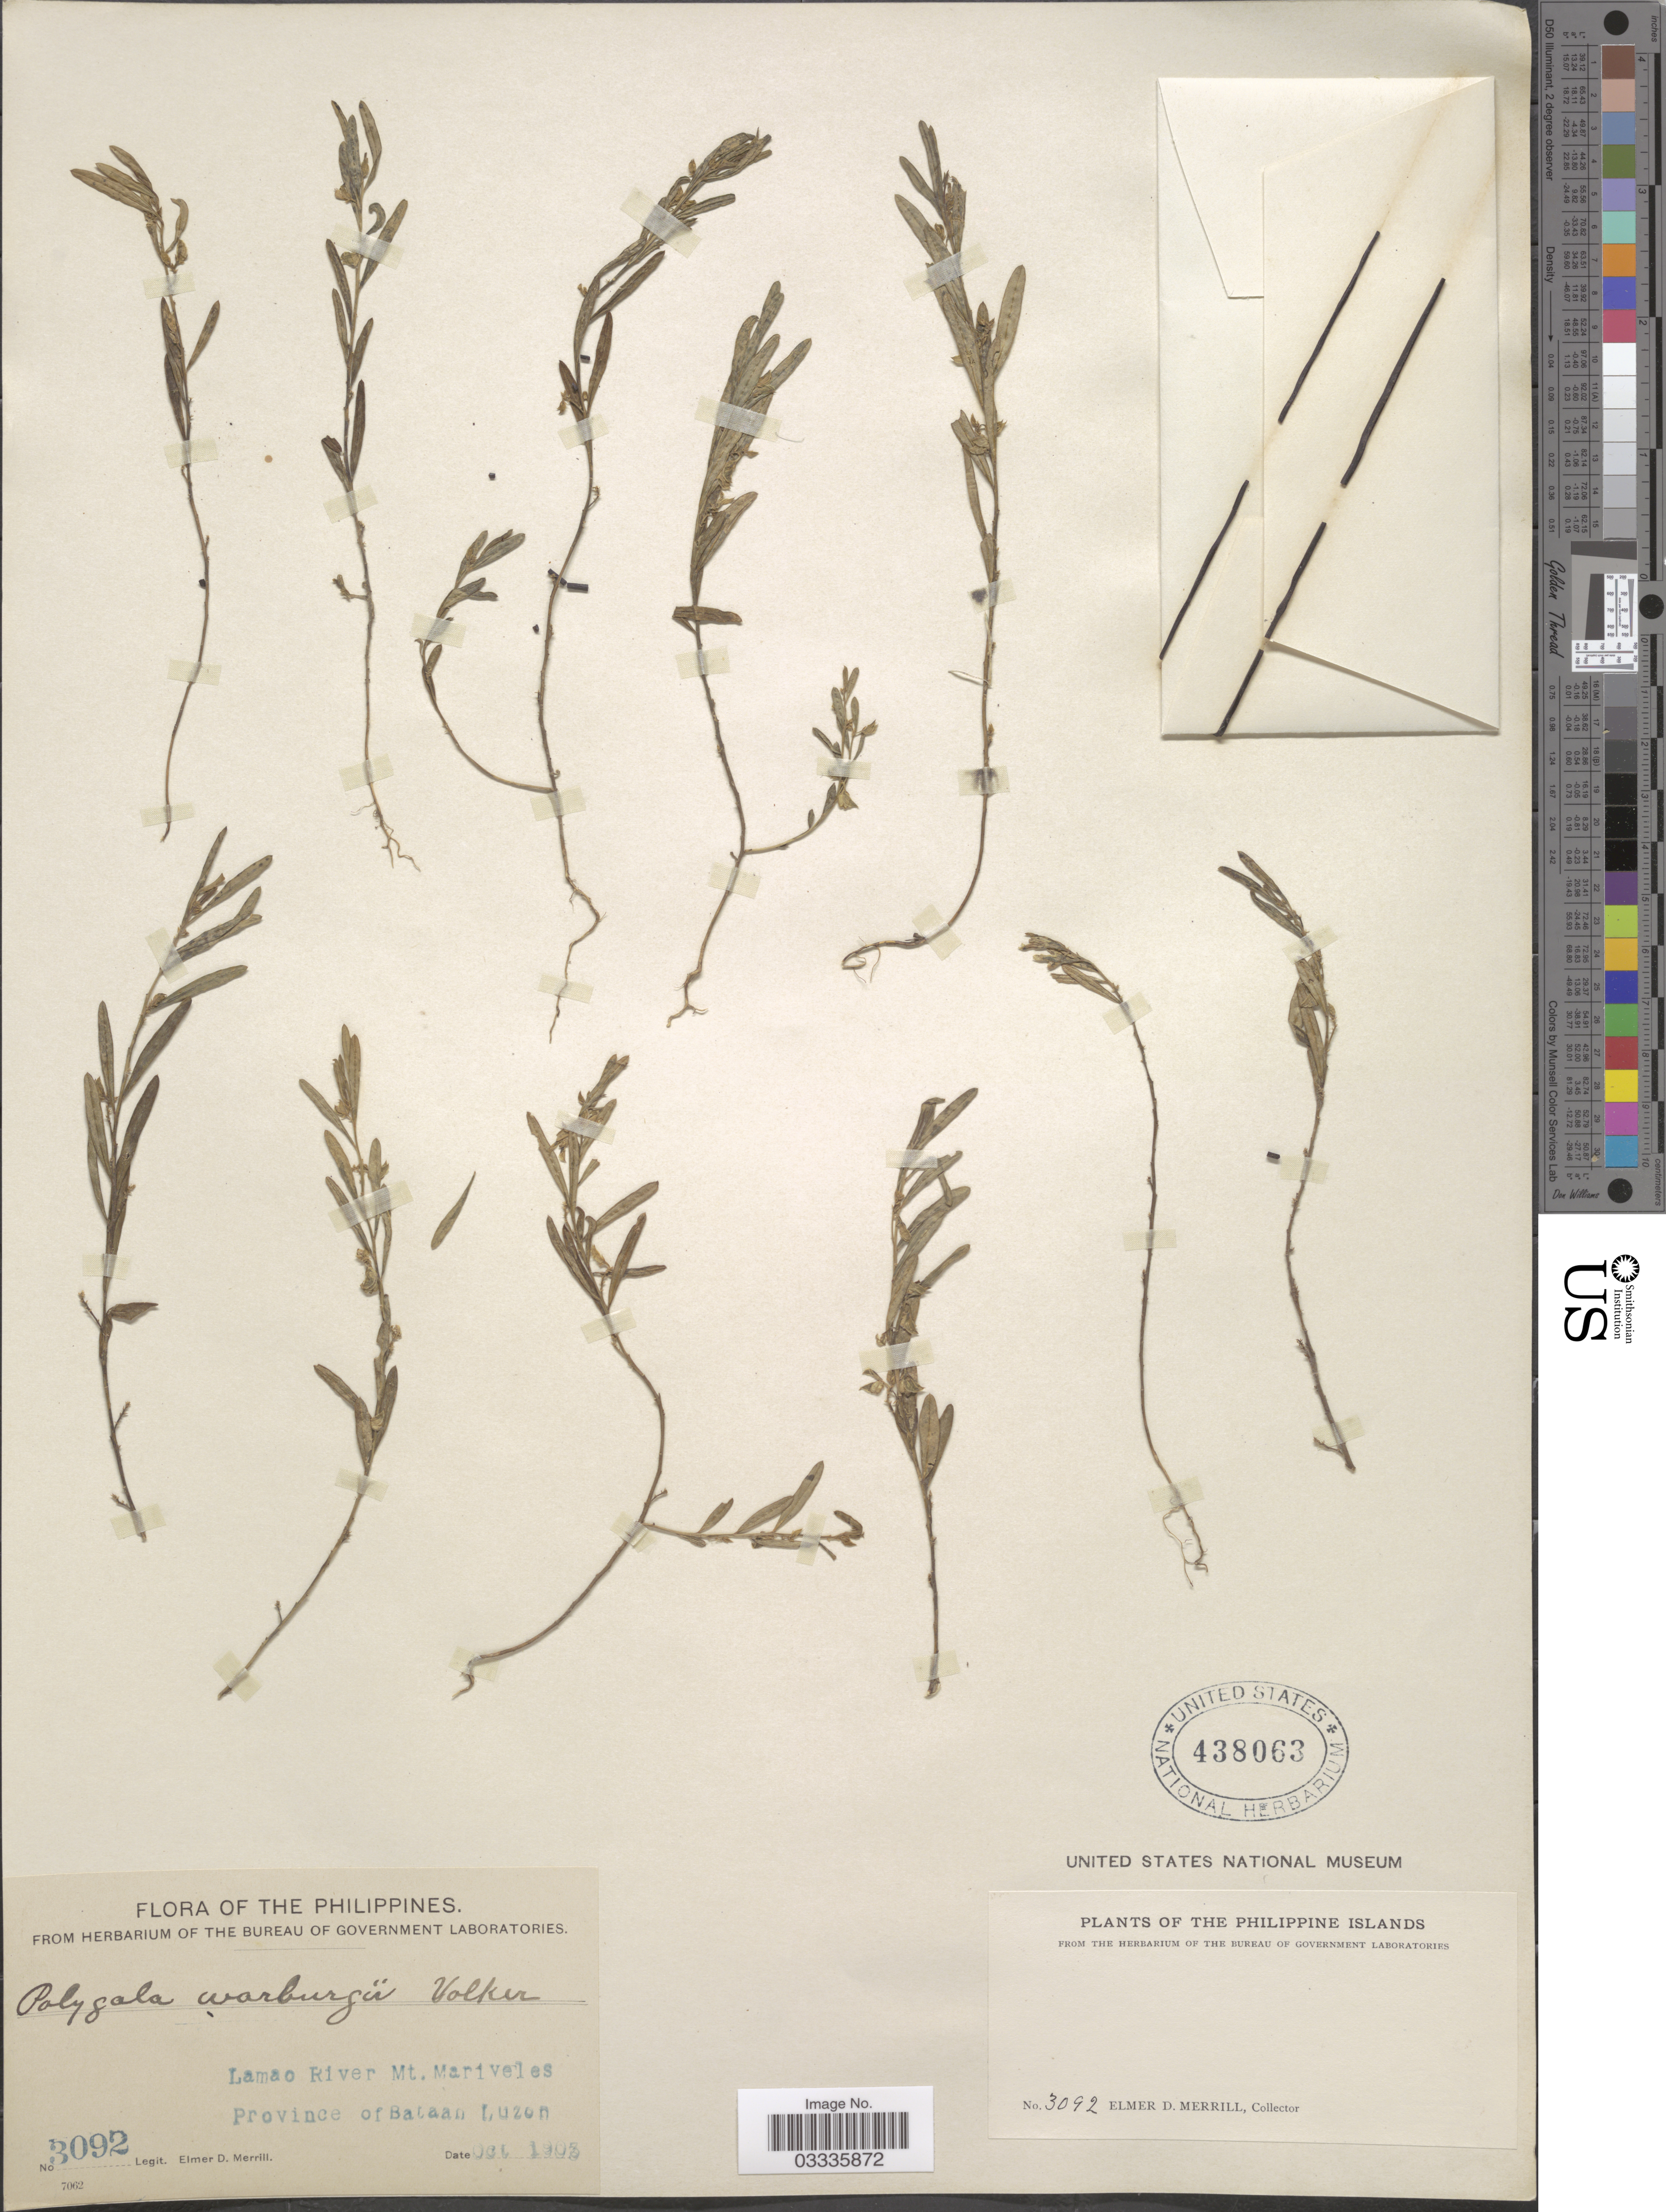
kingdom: Plantae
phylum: Tracheophyta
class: Magnoliopsida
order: Fabales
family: Polygalaceae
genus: Polygala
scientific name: Polygala warburgii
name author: Chodat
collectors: E. D. Merrill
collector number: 3092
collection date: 1908-10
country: Philippines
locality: Lamao River Mt. Mariveles. Province of Bataan Luzon.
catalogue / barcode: US 438063